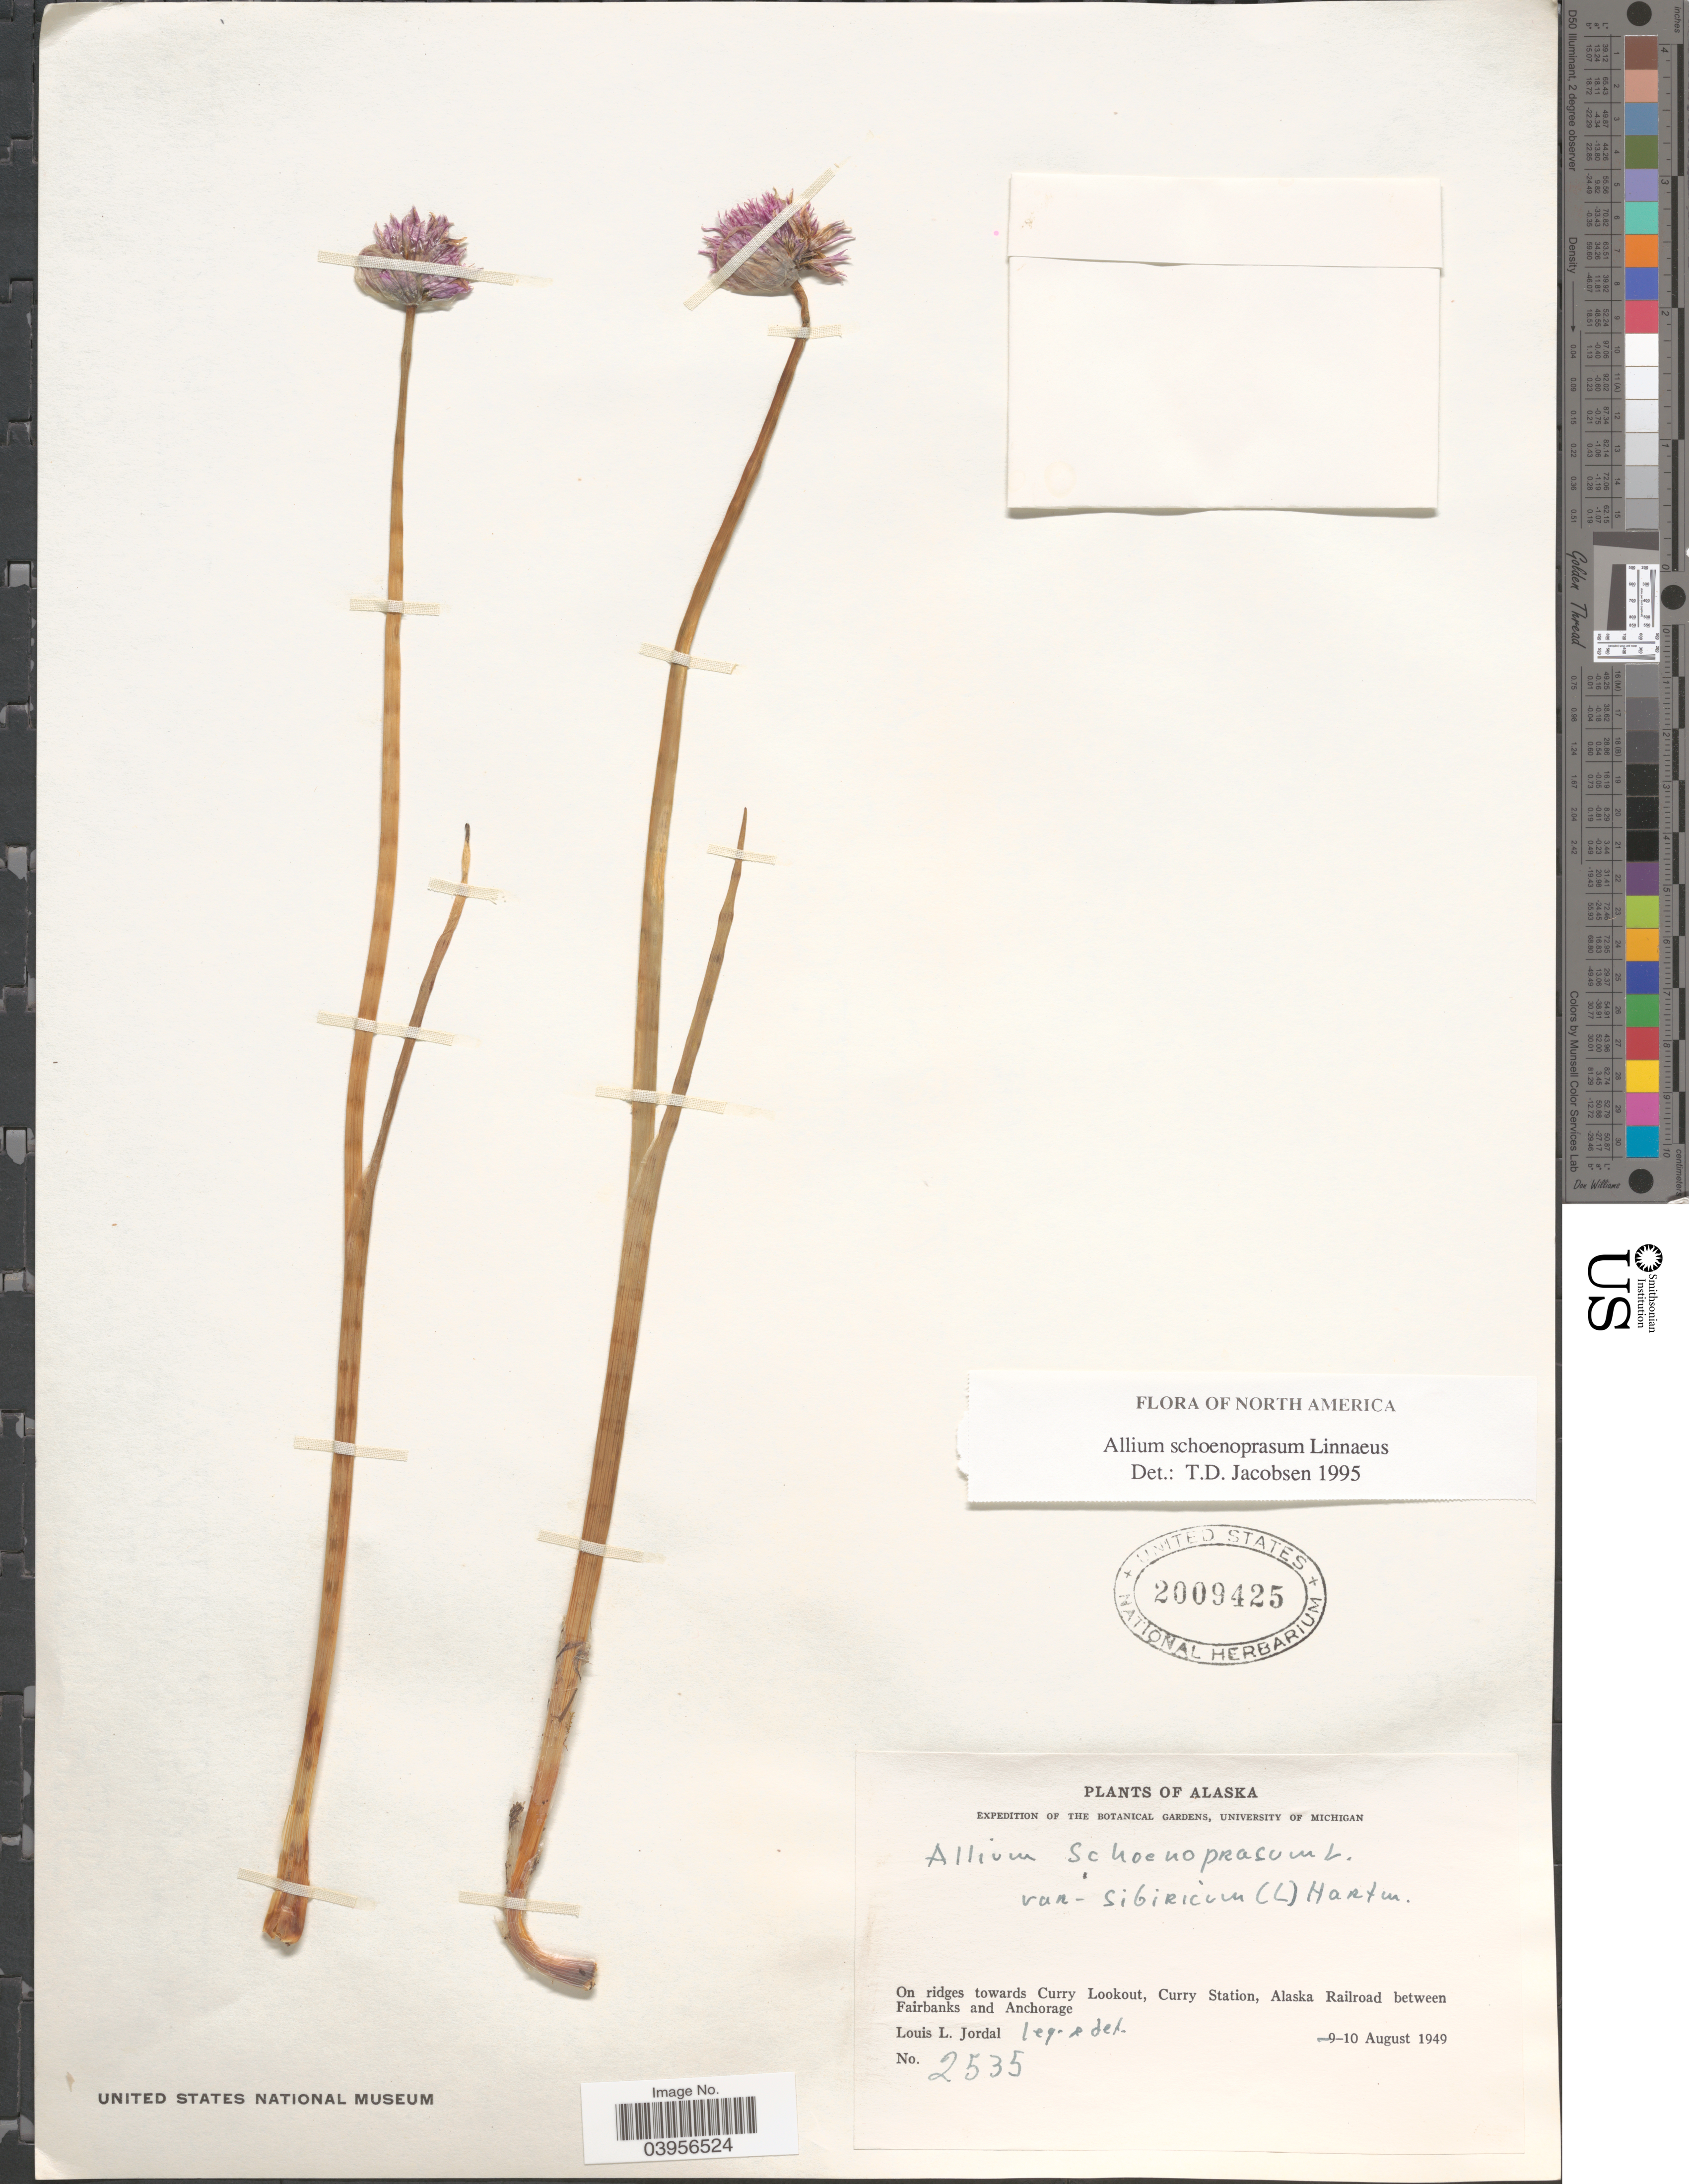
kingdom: Plantae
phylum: Tracheophyta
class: Liliopsida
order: Asparagales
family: Amaryllidaceae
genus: Allium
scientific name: Allium schoenoprasum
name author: L.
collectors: L. Jordal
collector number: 2535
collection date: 1949-08-09/1949-08-10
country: United States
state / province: Alaska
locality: On ridges towards Curry Lookout, Curry Station, Alaska Railroad between Fairbanks and Anchorage.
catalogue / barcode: US 2009425